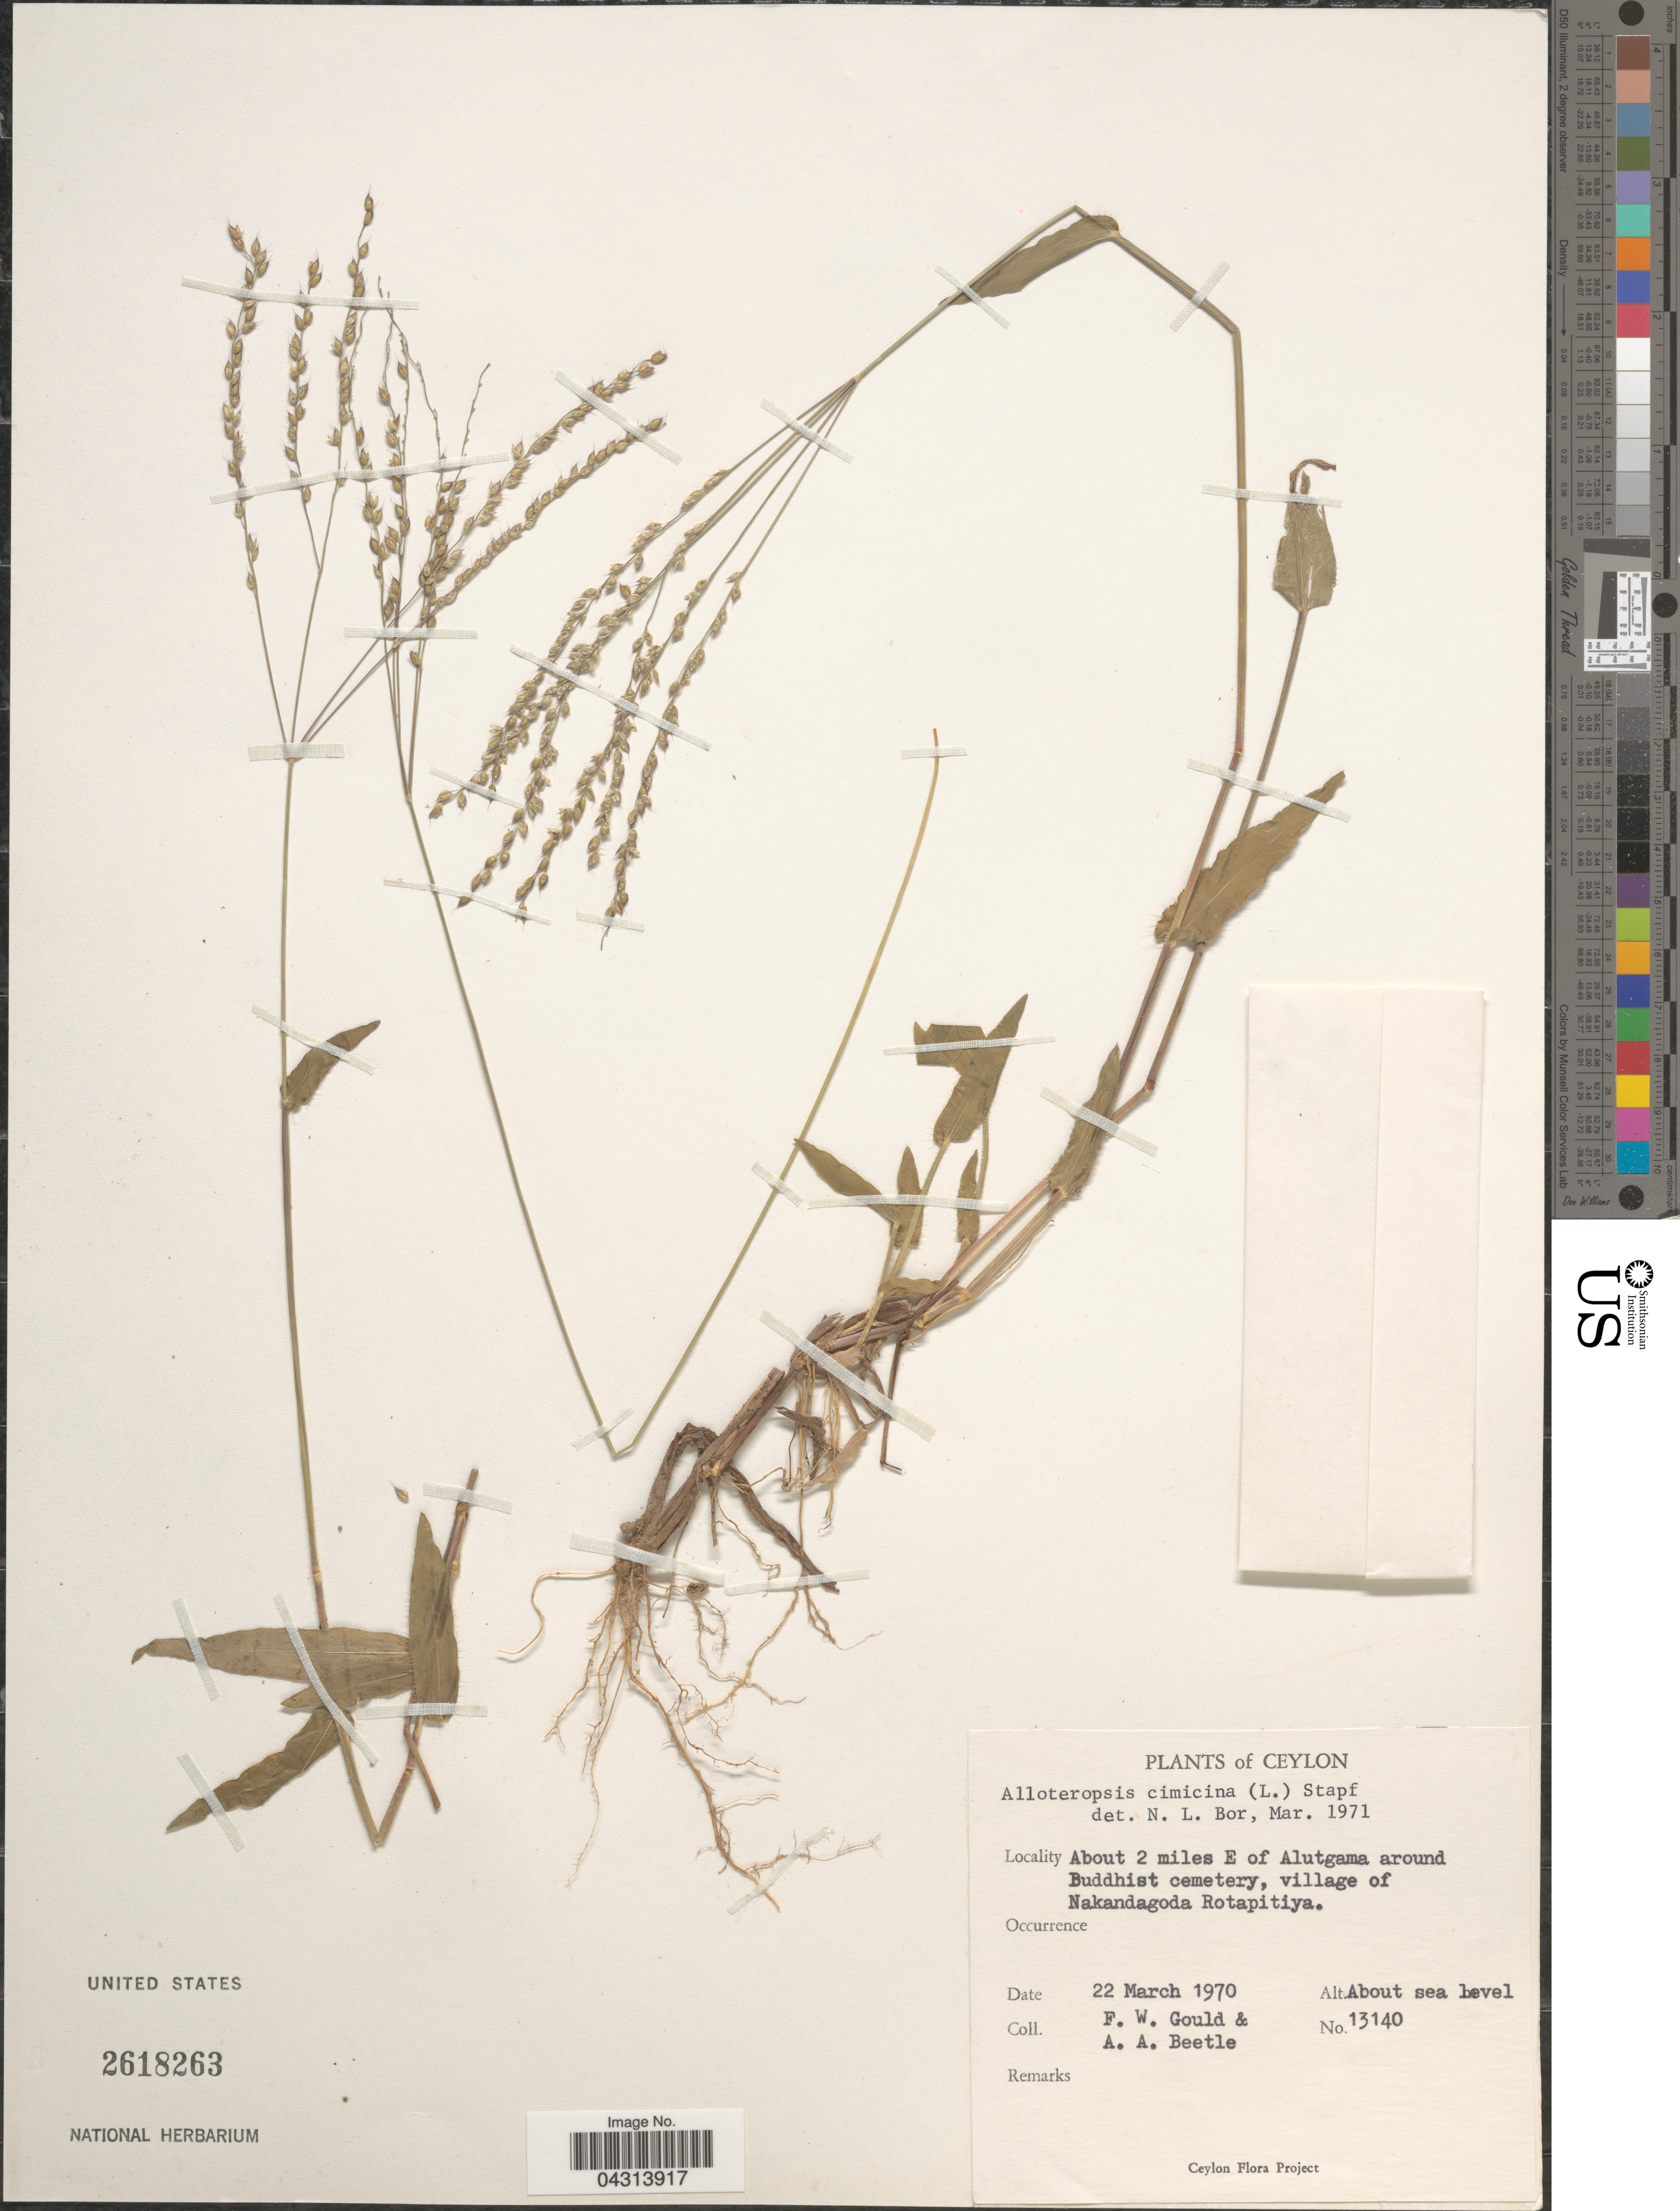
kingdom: Plantae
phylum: Tracheophyta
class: Liliopsida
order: Poales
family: Poaceae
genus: Alloteropsis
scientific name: Alloteropsis cimicina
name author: (L.) Stapf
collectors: F. W. Gould & A. A. Beetle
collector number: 13140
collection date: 1970-03-22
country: Sri Lanka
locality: Ceylon. About 2 miles E of Alutgama around Buddhist cemetery, village of Nakandagoda Rotapitiya.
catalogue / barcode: US 2618263